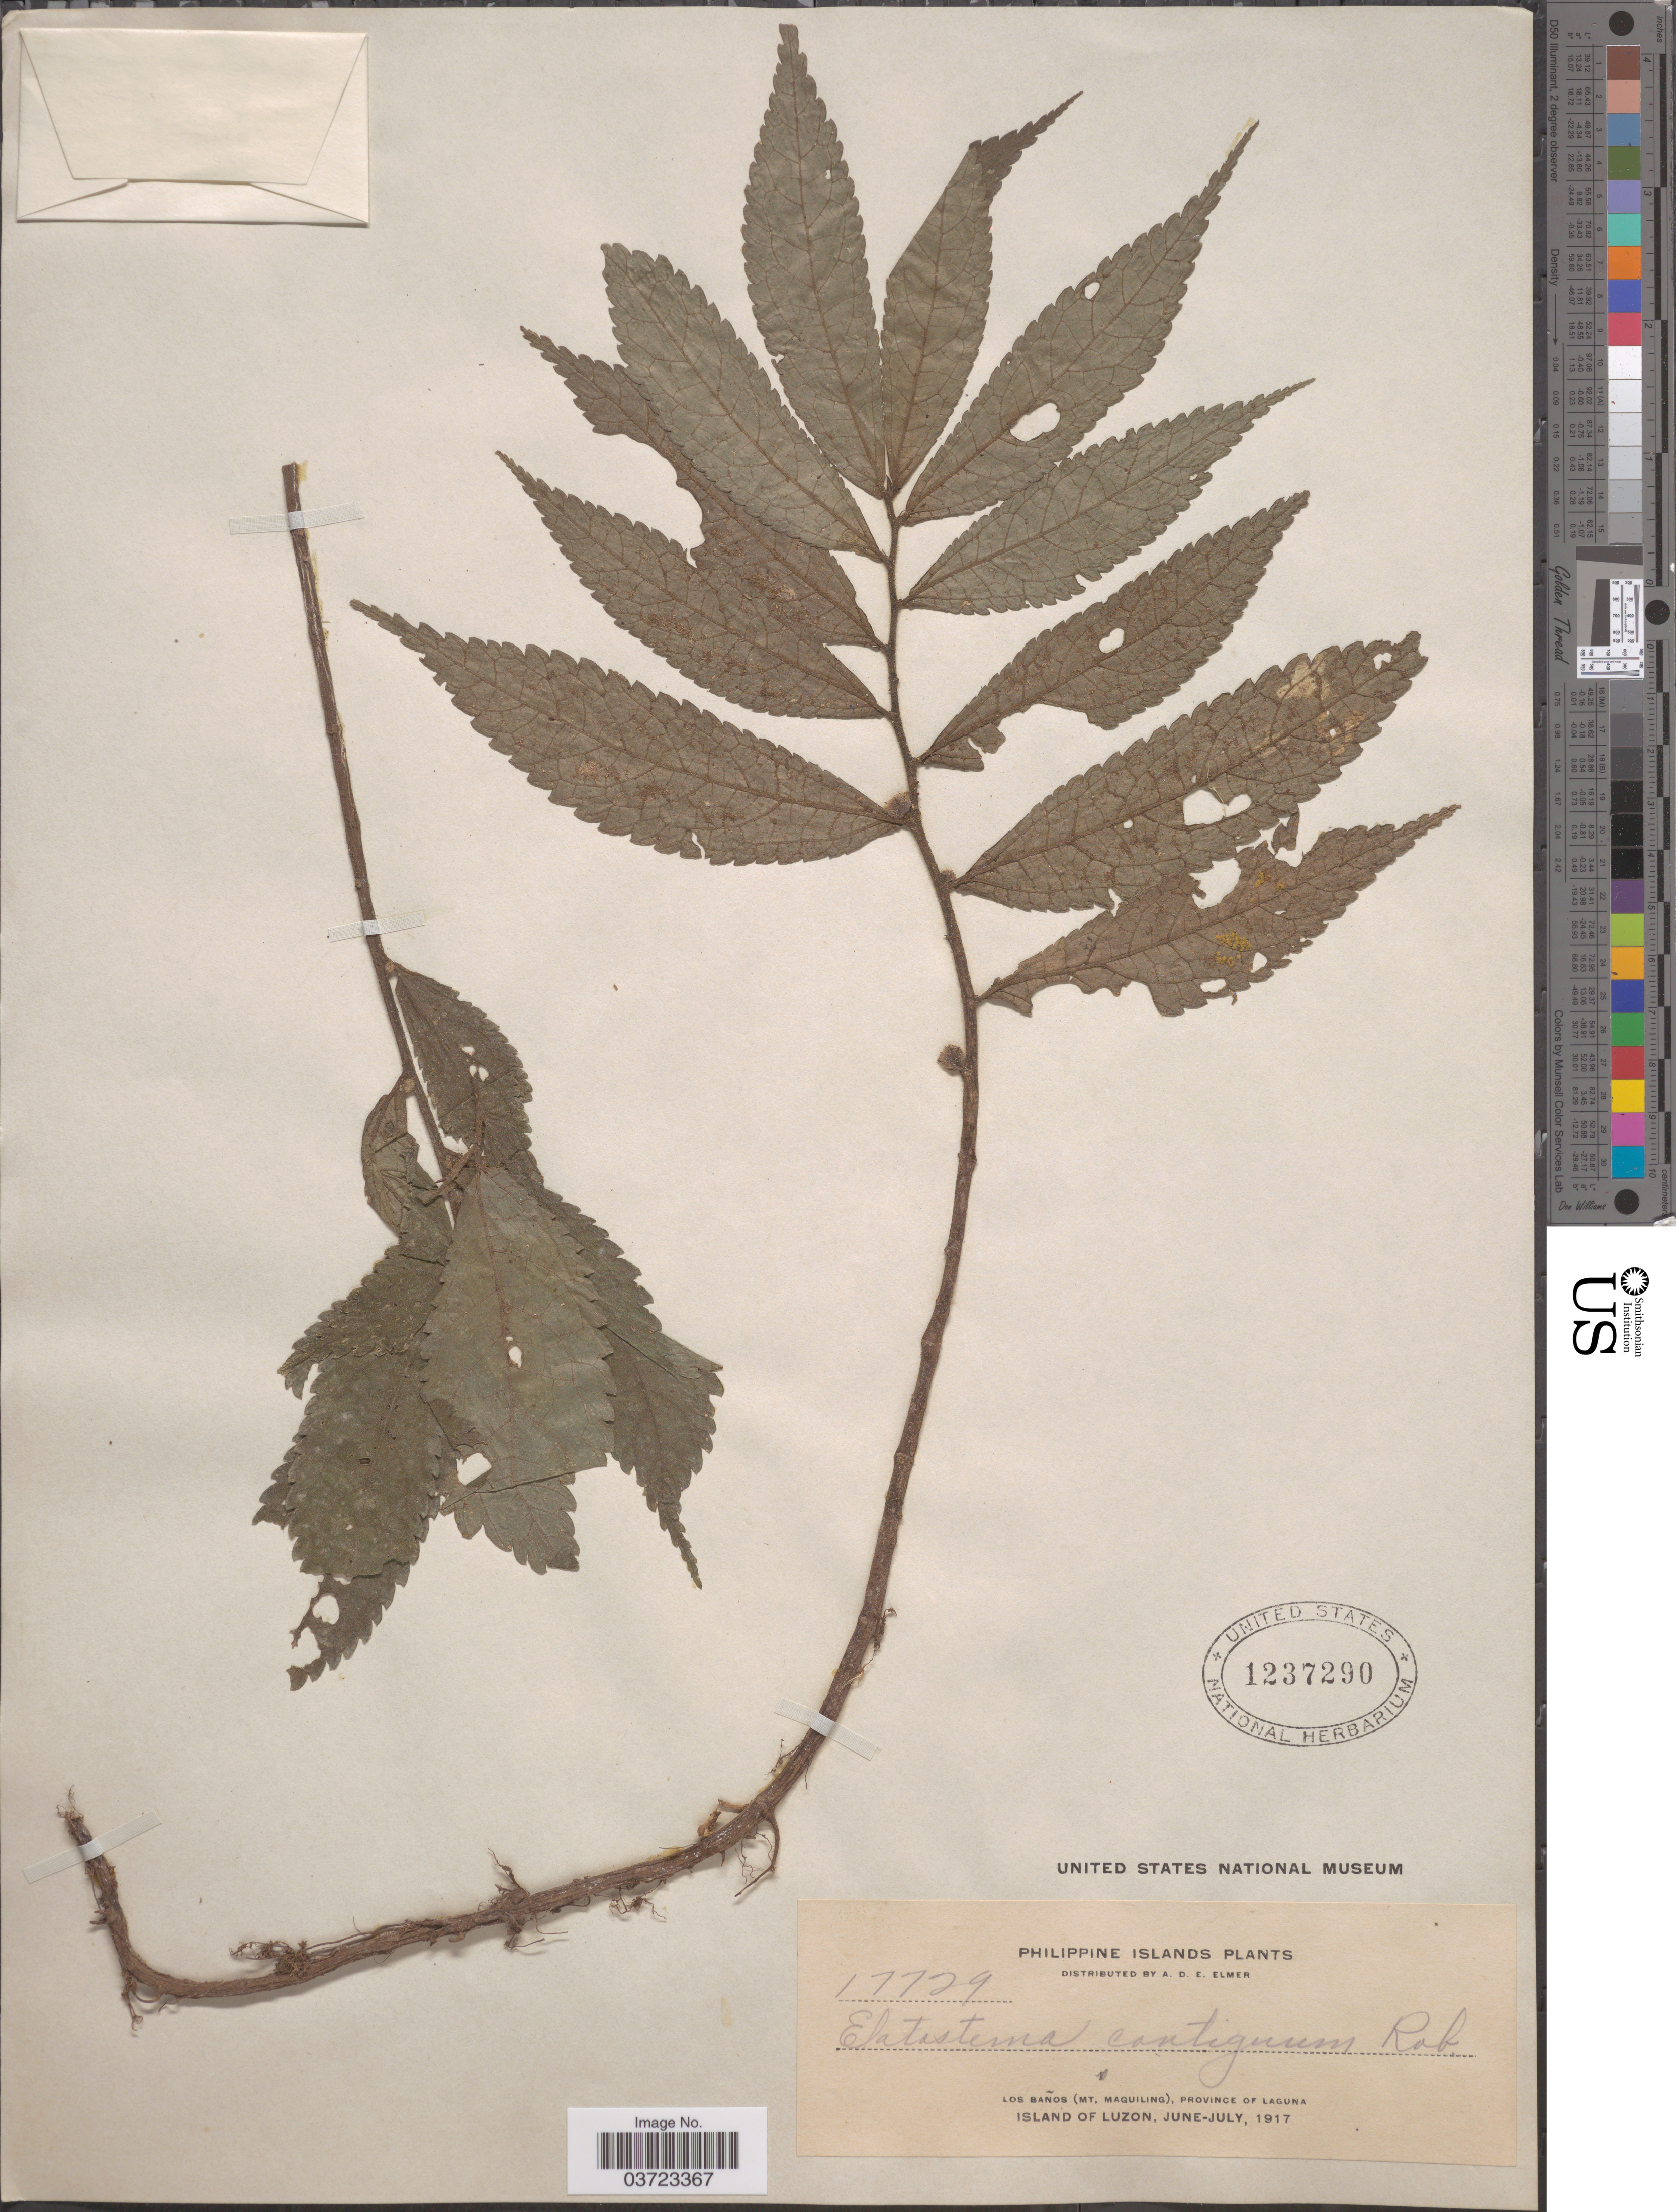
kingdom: Plantae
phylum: Tracheophyta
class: Magnoliopsida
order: Rosales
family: Urticaceae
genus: Elatostema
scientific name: Elatostema contiguum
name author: C.B. Rob.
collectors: A. D. E. Elmer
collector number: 17729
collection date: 1917-06/1917-07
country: Philippines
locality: Philippine Islands. Los Baños (Mt. Maquiling), Province of Laguna.Island of Luzon.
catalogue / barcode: US 1237290